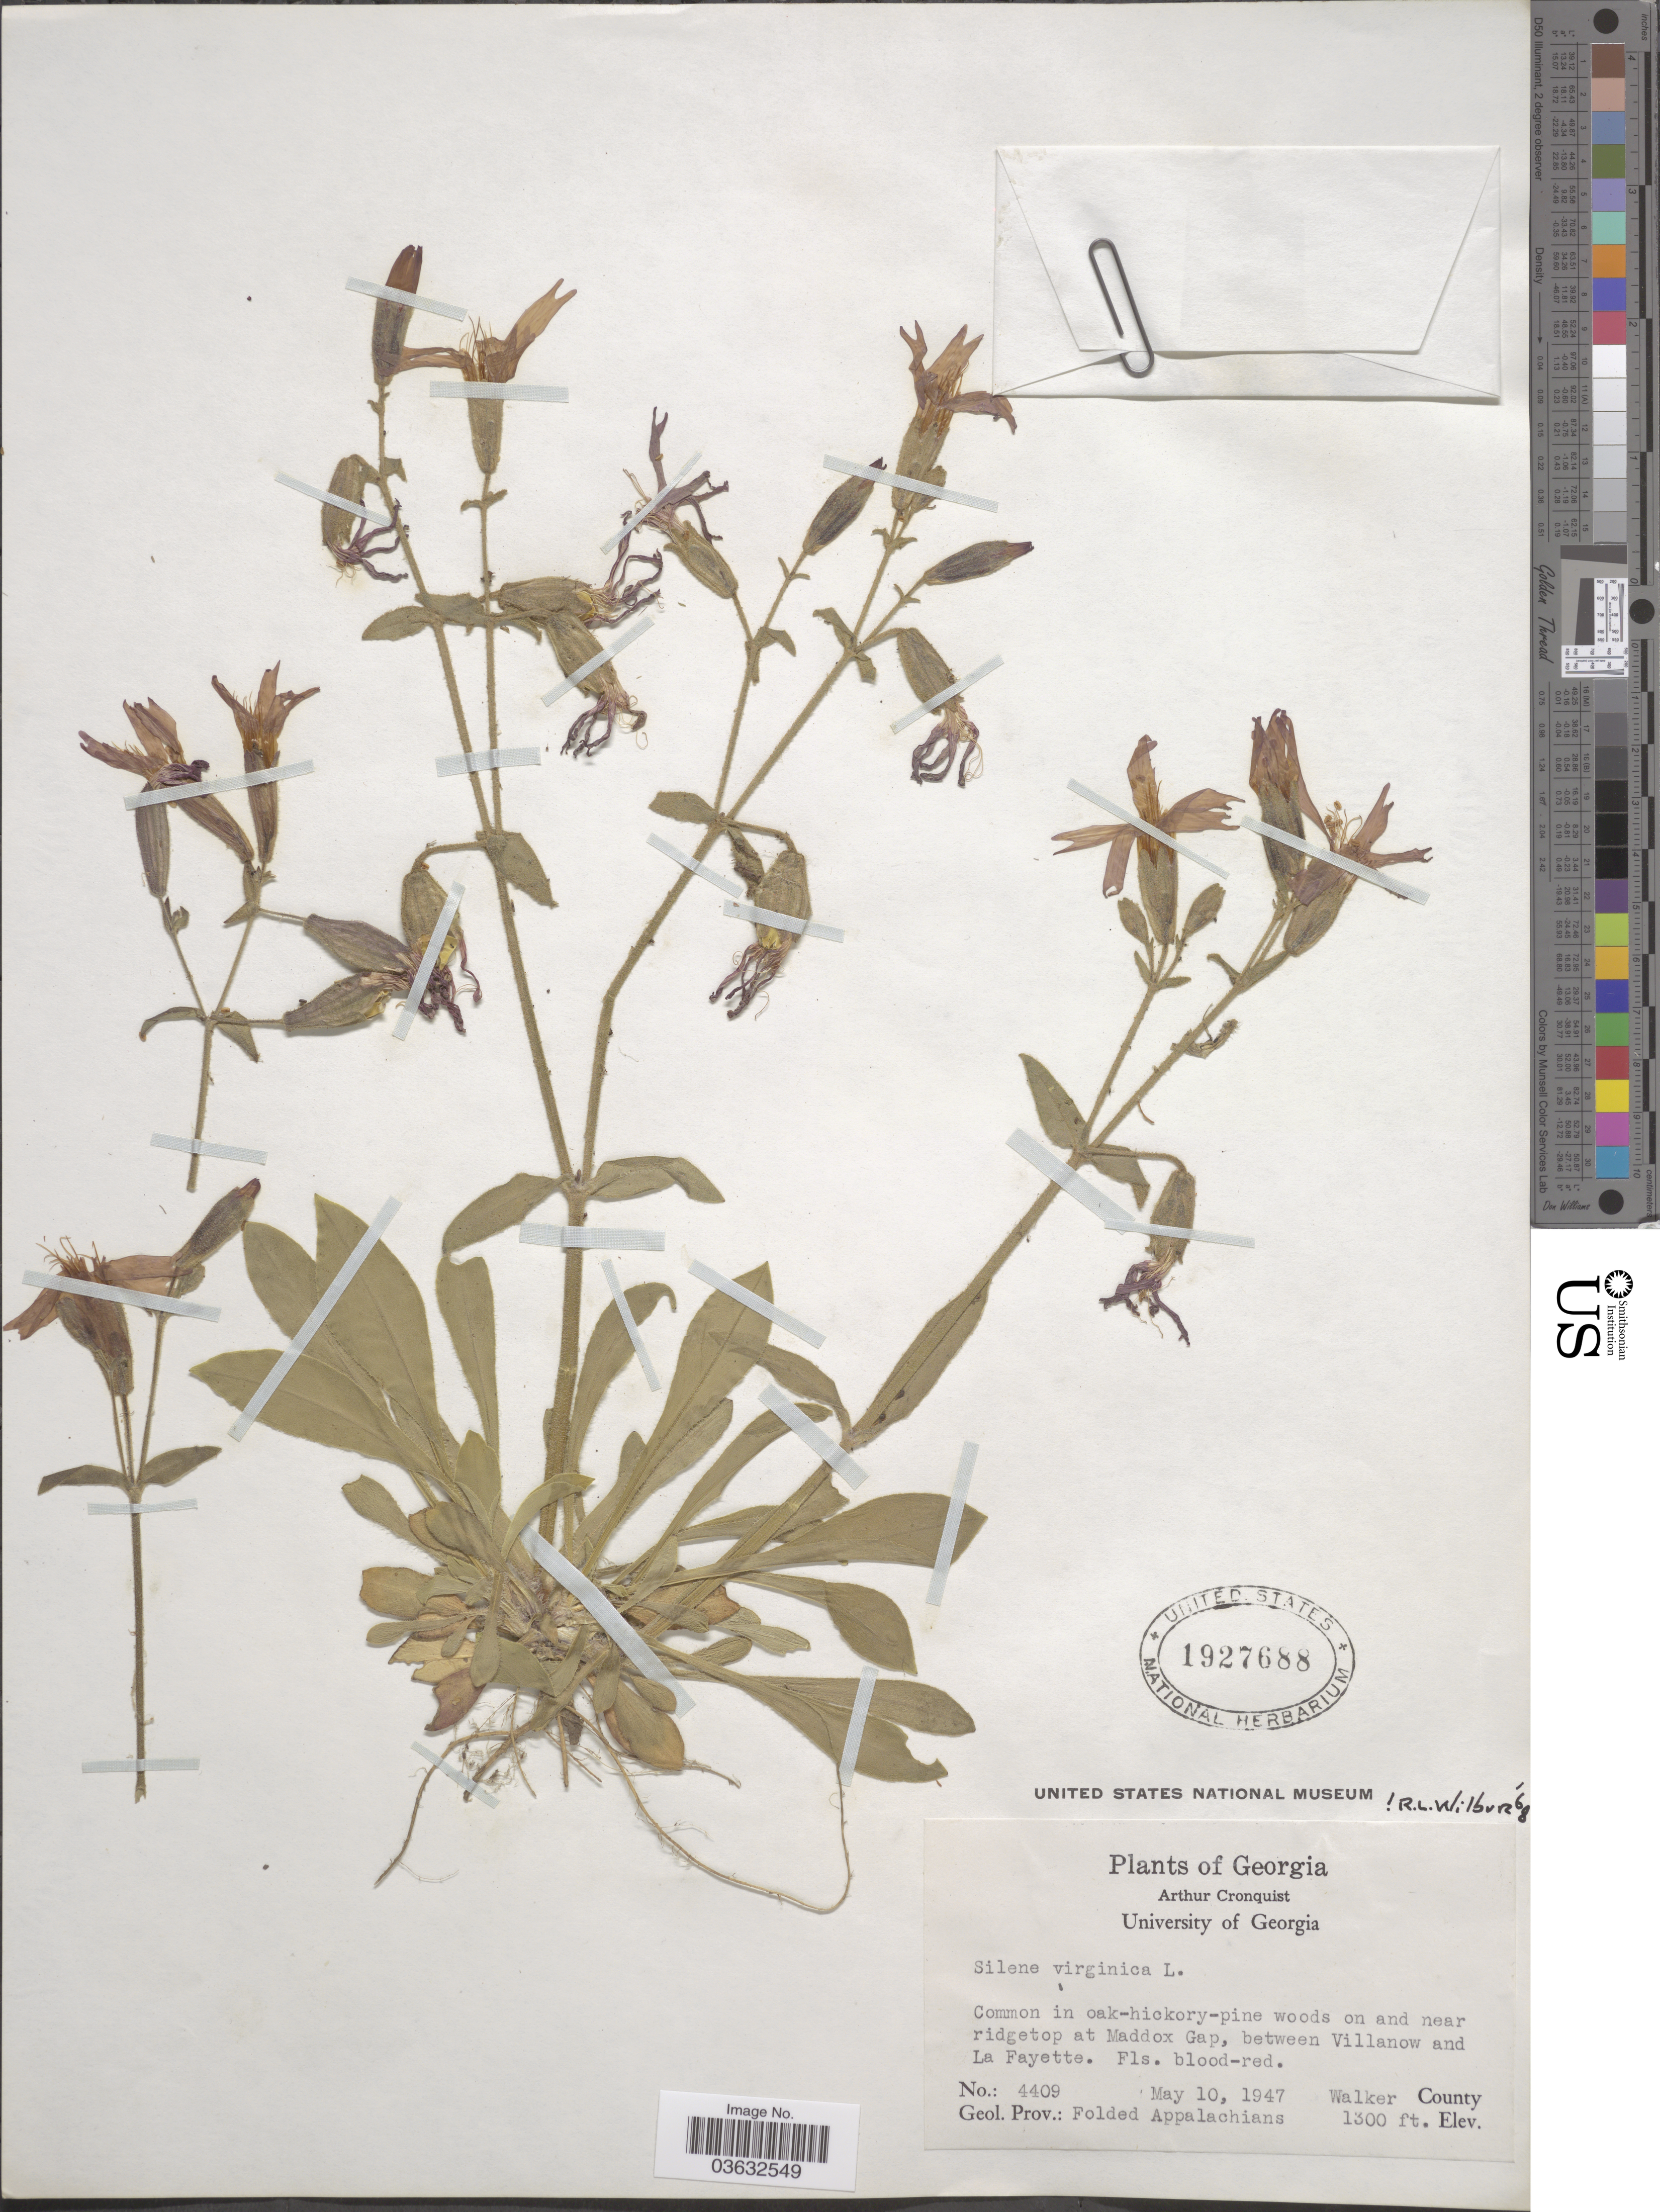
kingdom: Plantae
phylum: Tracheophyta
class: Magnoliopsida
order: Caryophyllales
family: Caryophyllaceae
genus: Silene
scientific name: Silene virginica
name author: L.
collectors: A. J. Cronquist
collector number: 4409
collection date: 1947-05-10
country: United States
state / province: Georgia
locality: On and near ridgetop at Maddox Gap, between Villanow and La Fayette. Walker County. Geol. Prov.: Folded Appalachians.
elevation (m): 396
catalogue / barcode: US 1927688